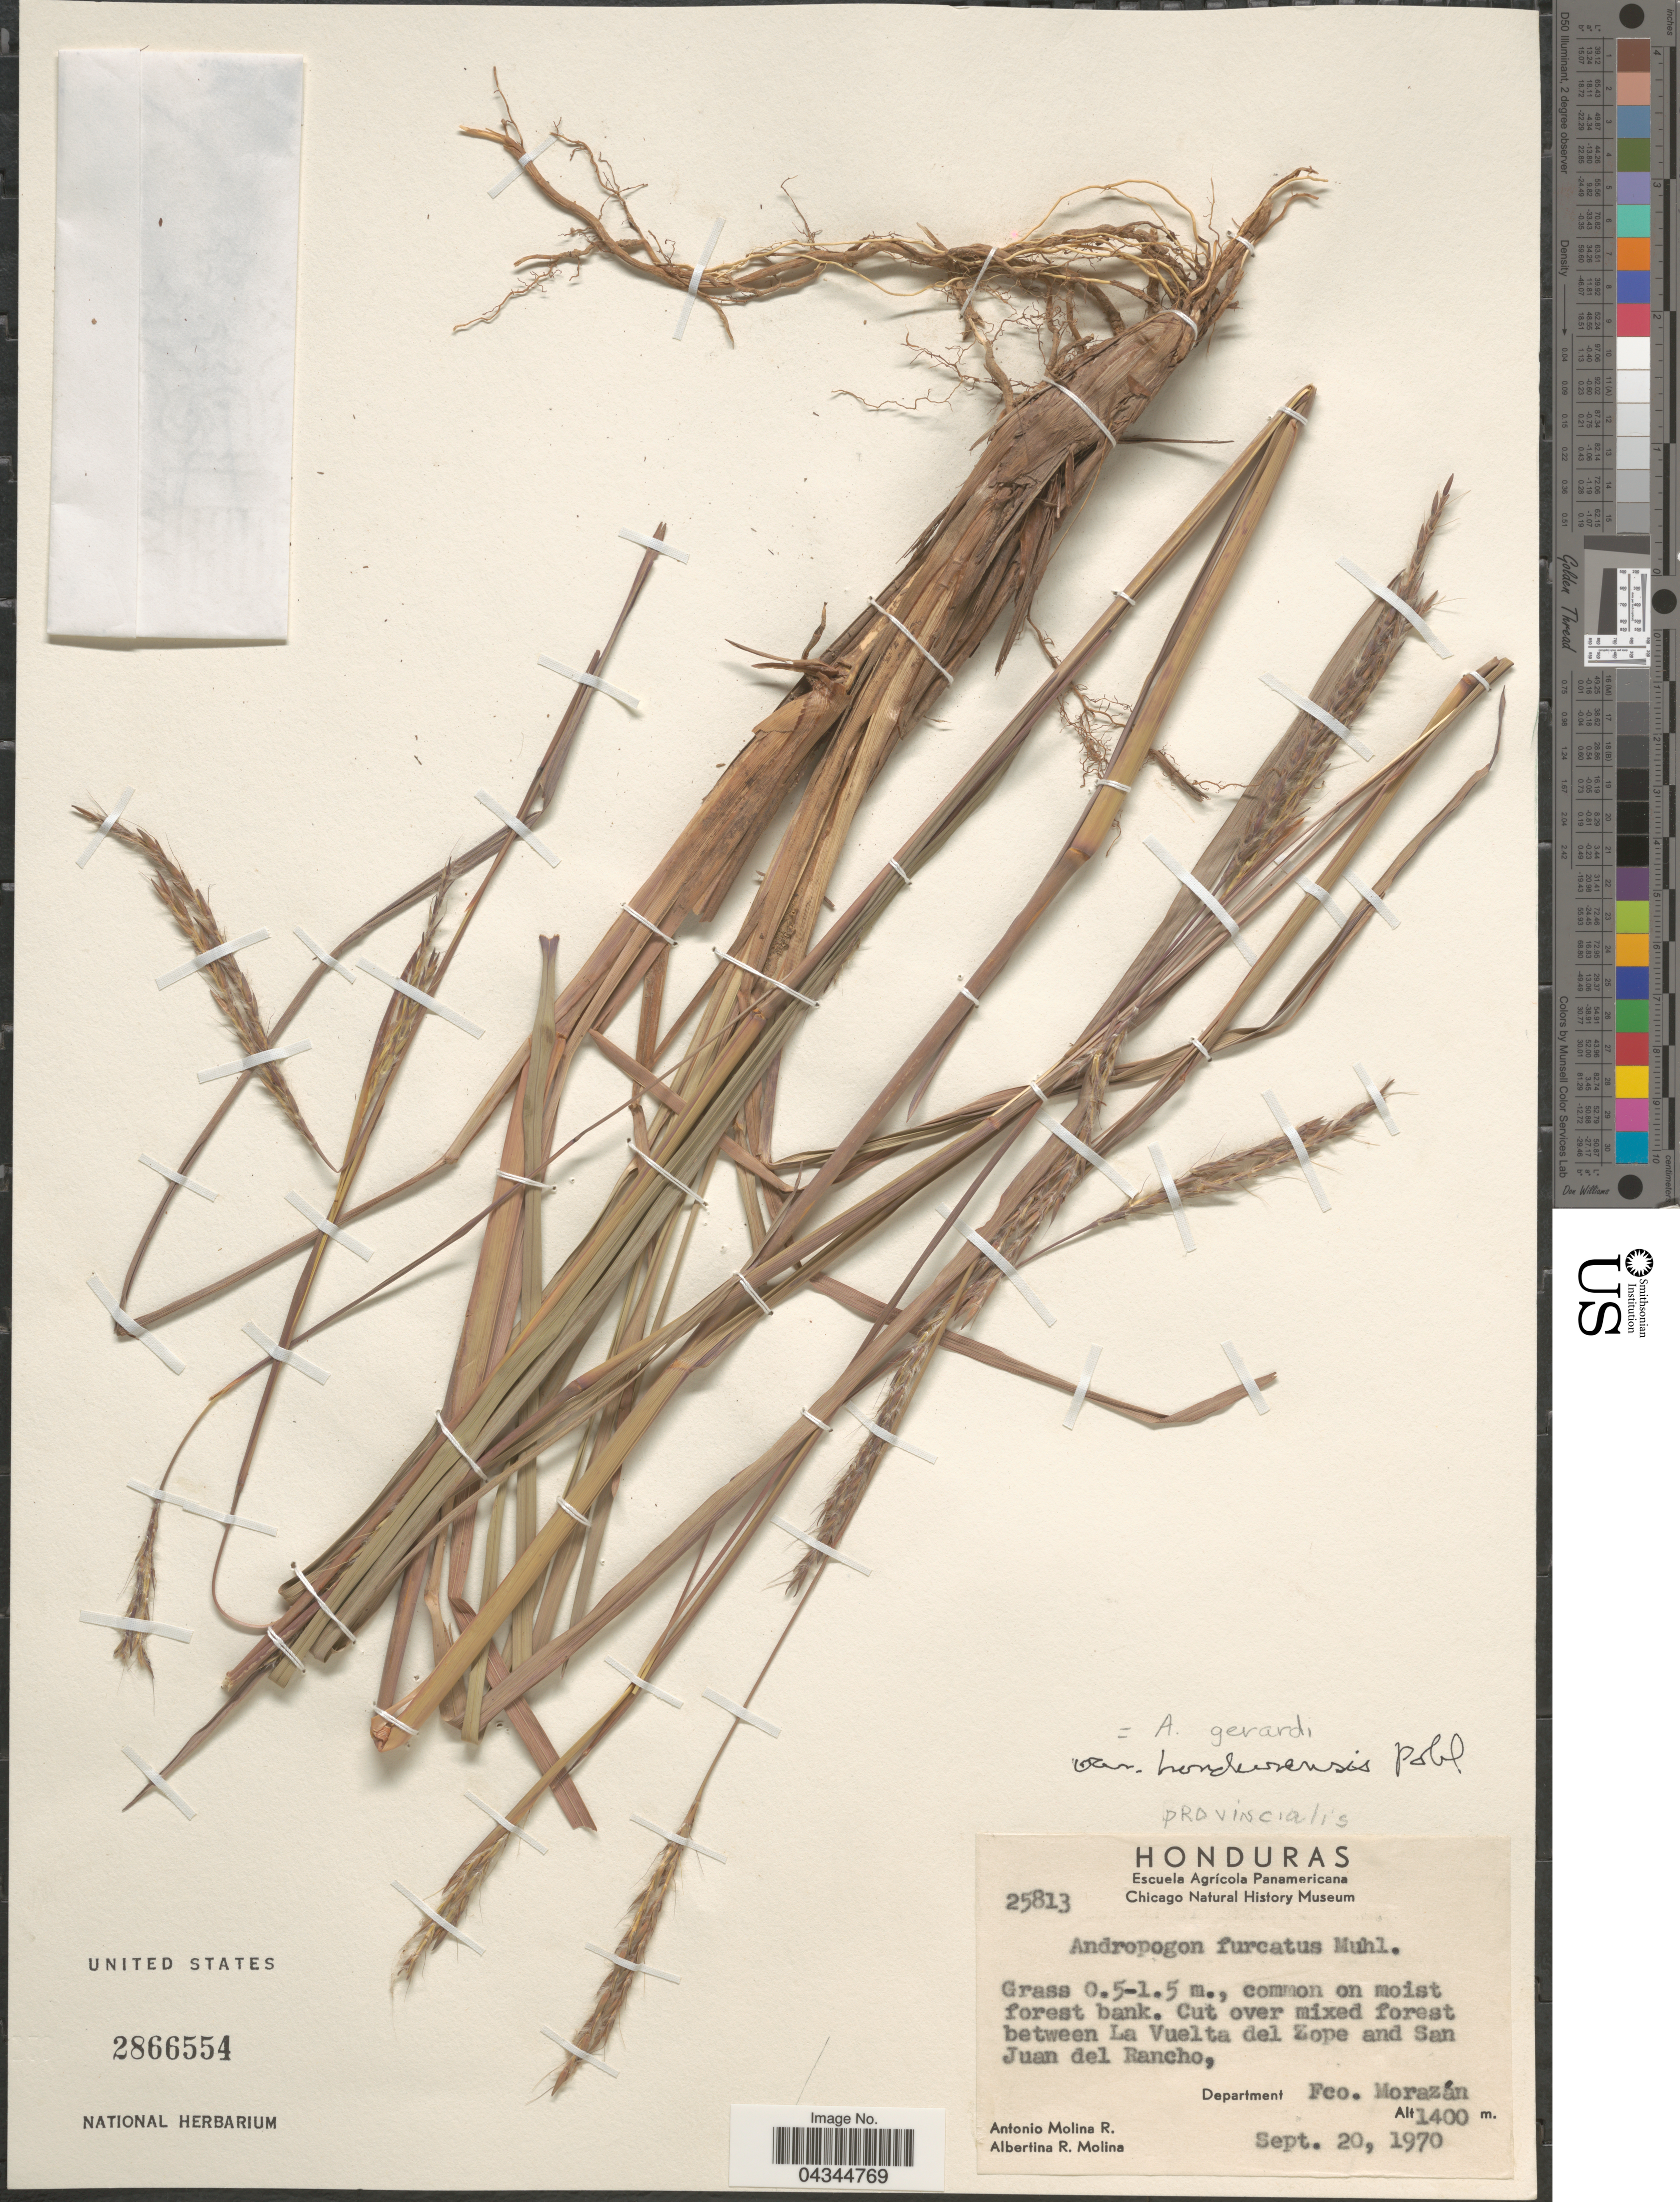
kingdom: Plantae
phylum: Tracheophyta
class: Liliopsida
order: Poales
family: Poaceae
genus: Andropogon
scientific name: Andropogon gerardii var. hondurensis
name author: R.W. Pohl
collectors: A. Molina R. & A. R. Molina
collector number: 25813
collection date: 1970-09-20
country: Honduras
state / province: Fco. Morazán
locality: Common on moist forest bank. Cut over mixed forest between La Vuelta del Zope and San Juan del Rancho, Department Fco. Morazán.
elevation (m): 1400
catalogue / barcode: US 2866554